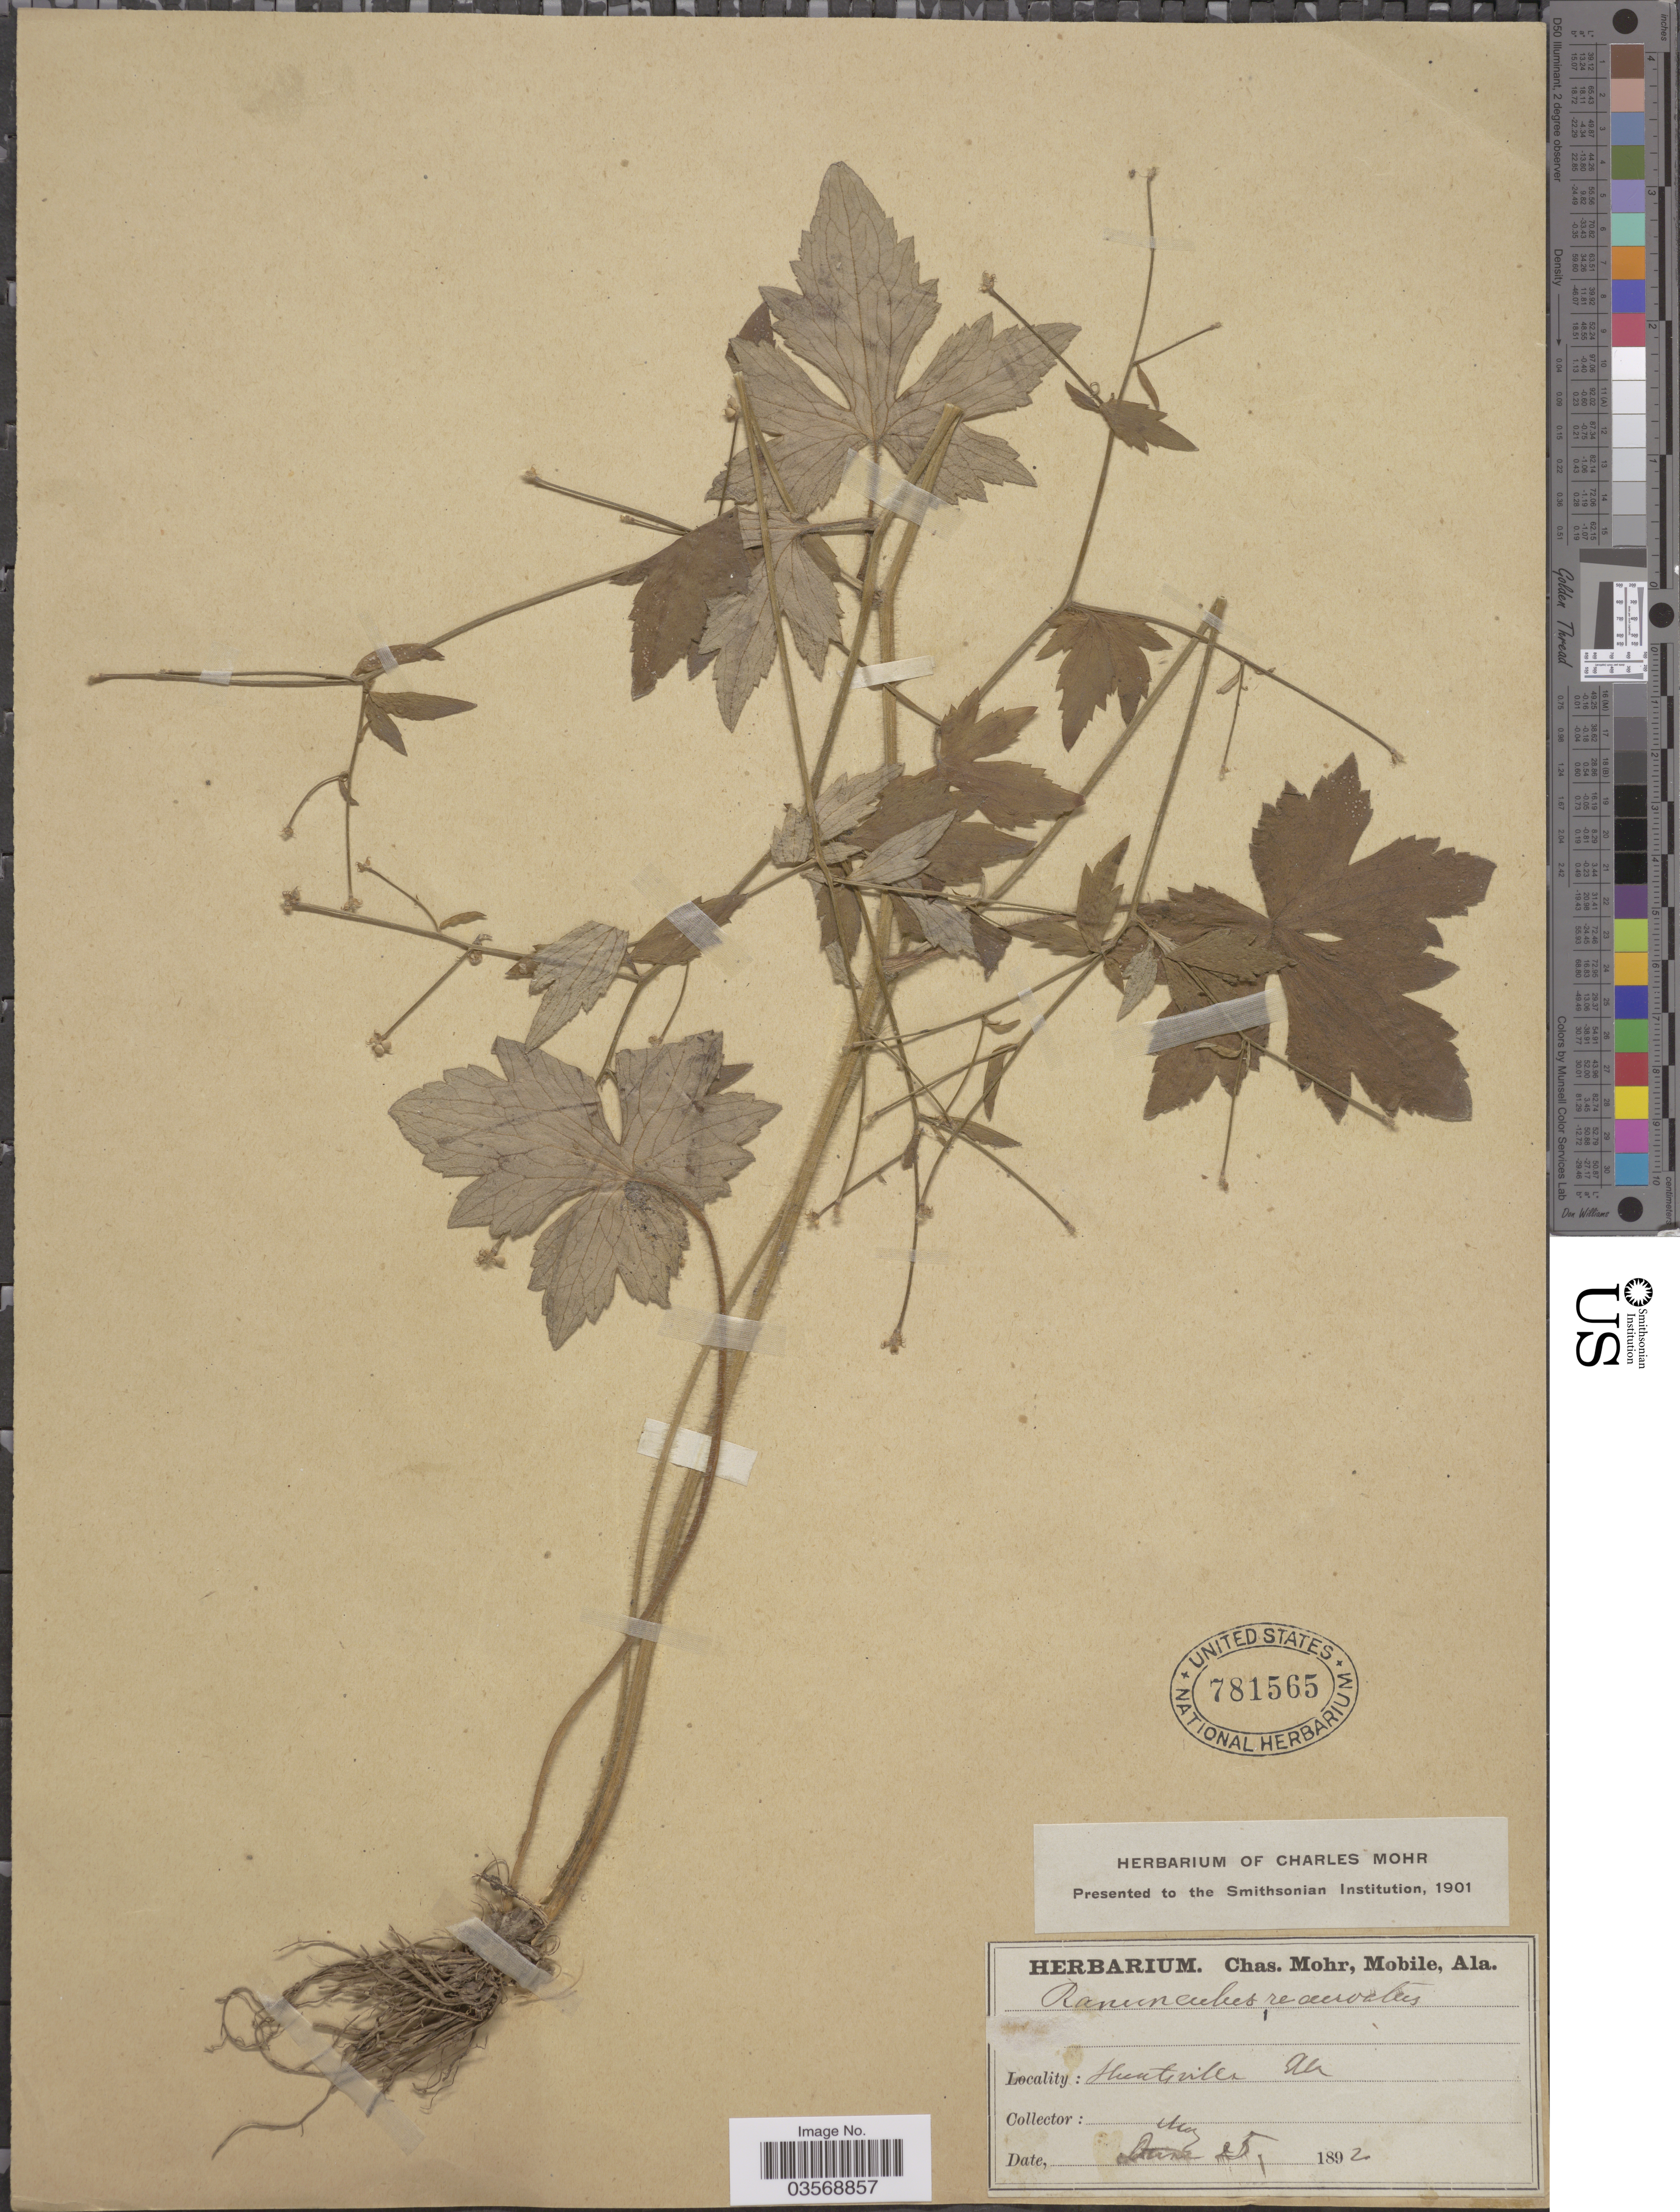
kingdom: Plantae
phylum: Tracheophyta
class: Magnoliopsida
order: Ranunculales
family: Ranunculaceae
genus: Ranunculus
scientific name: Ranunculus recurvatus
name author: Poir.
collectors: ex herb. Charles Mohr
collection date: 1892-05-25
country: United States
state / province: Alabama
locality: Huntsville.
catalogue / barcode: US 781565